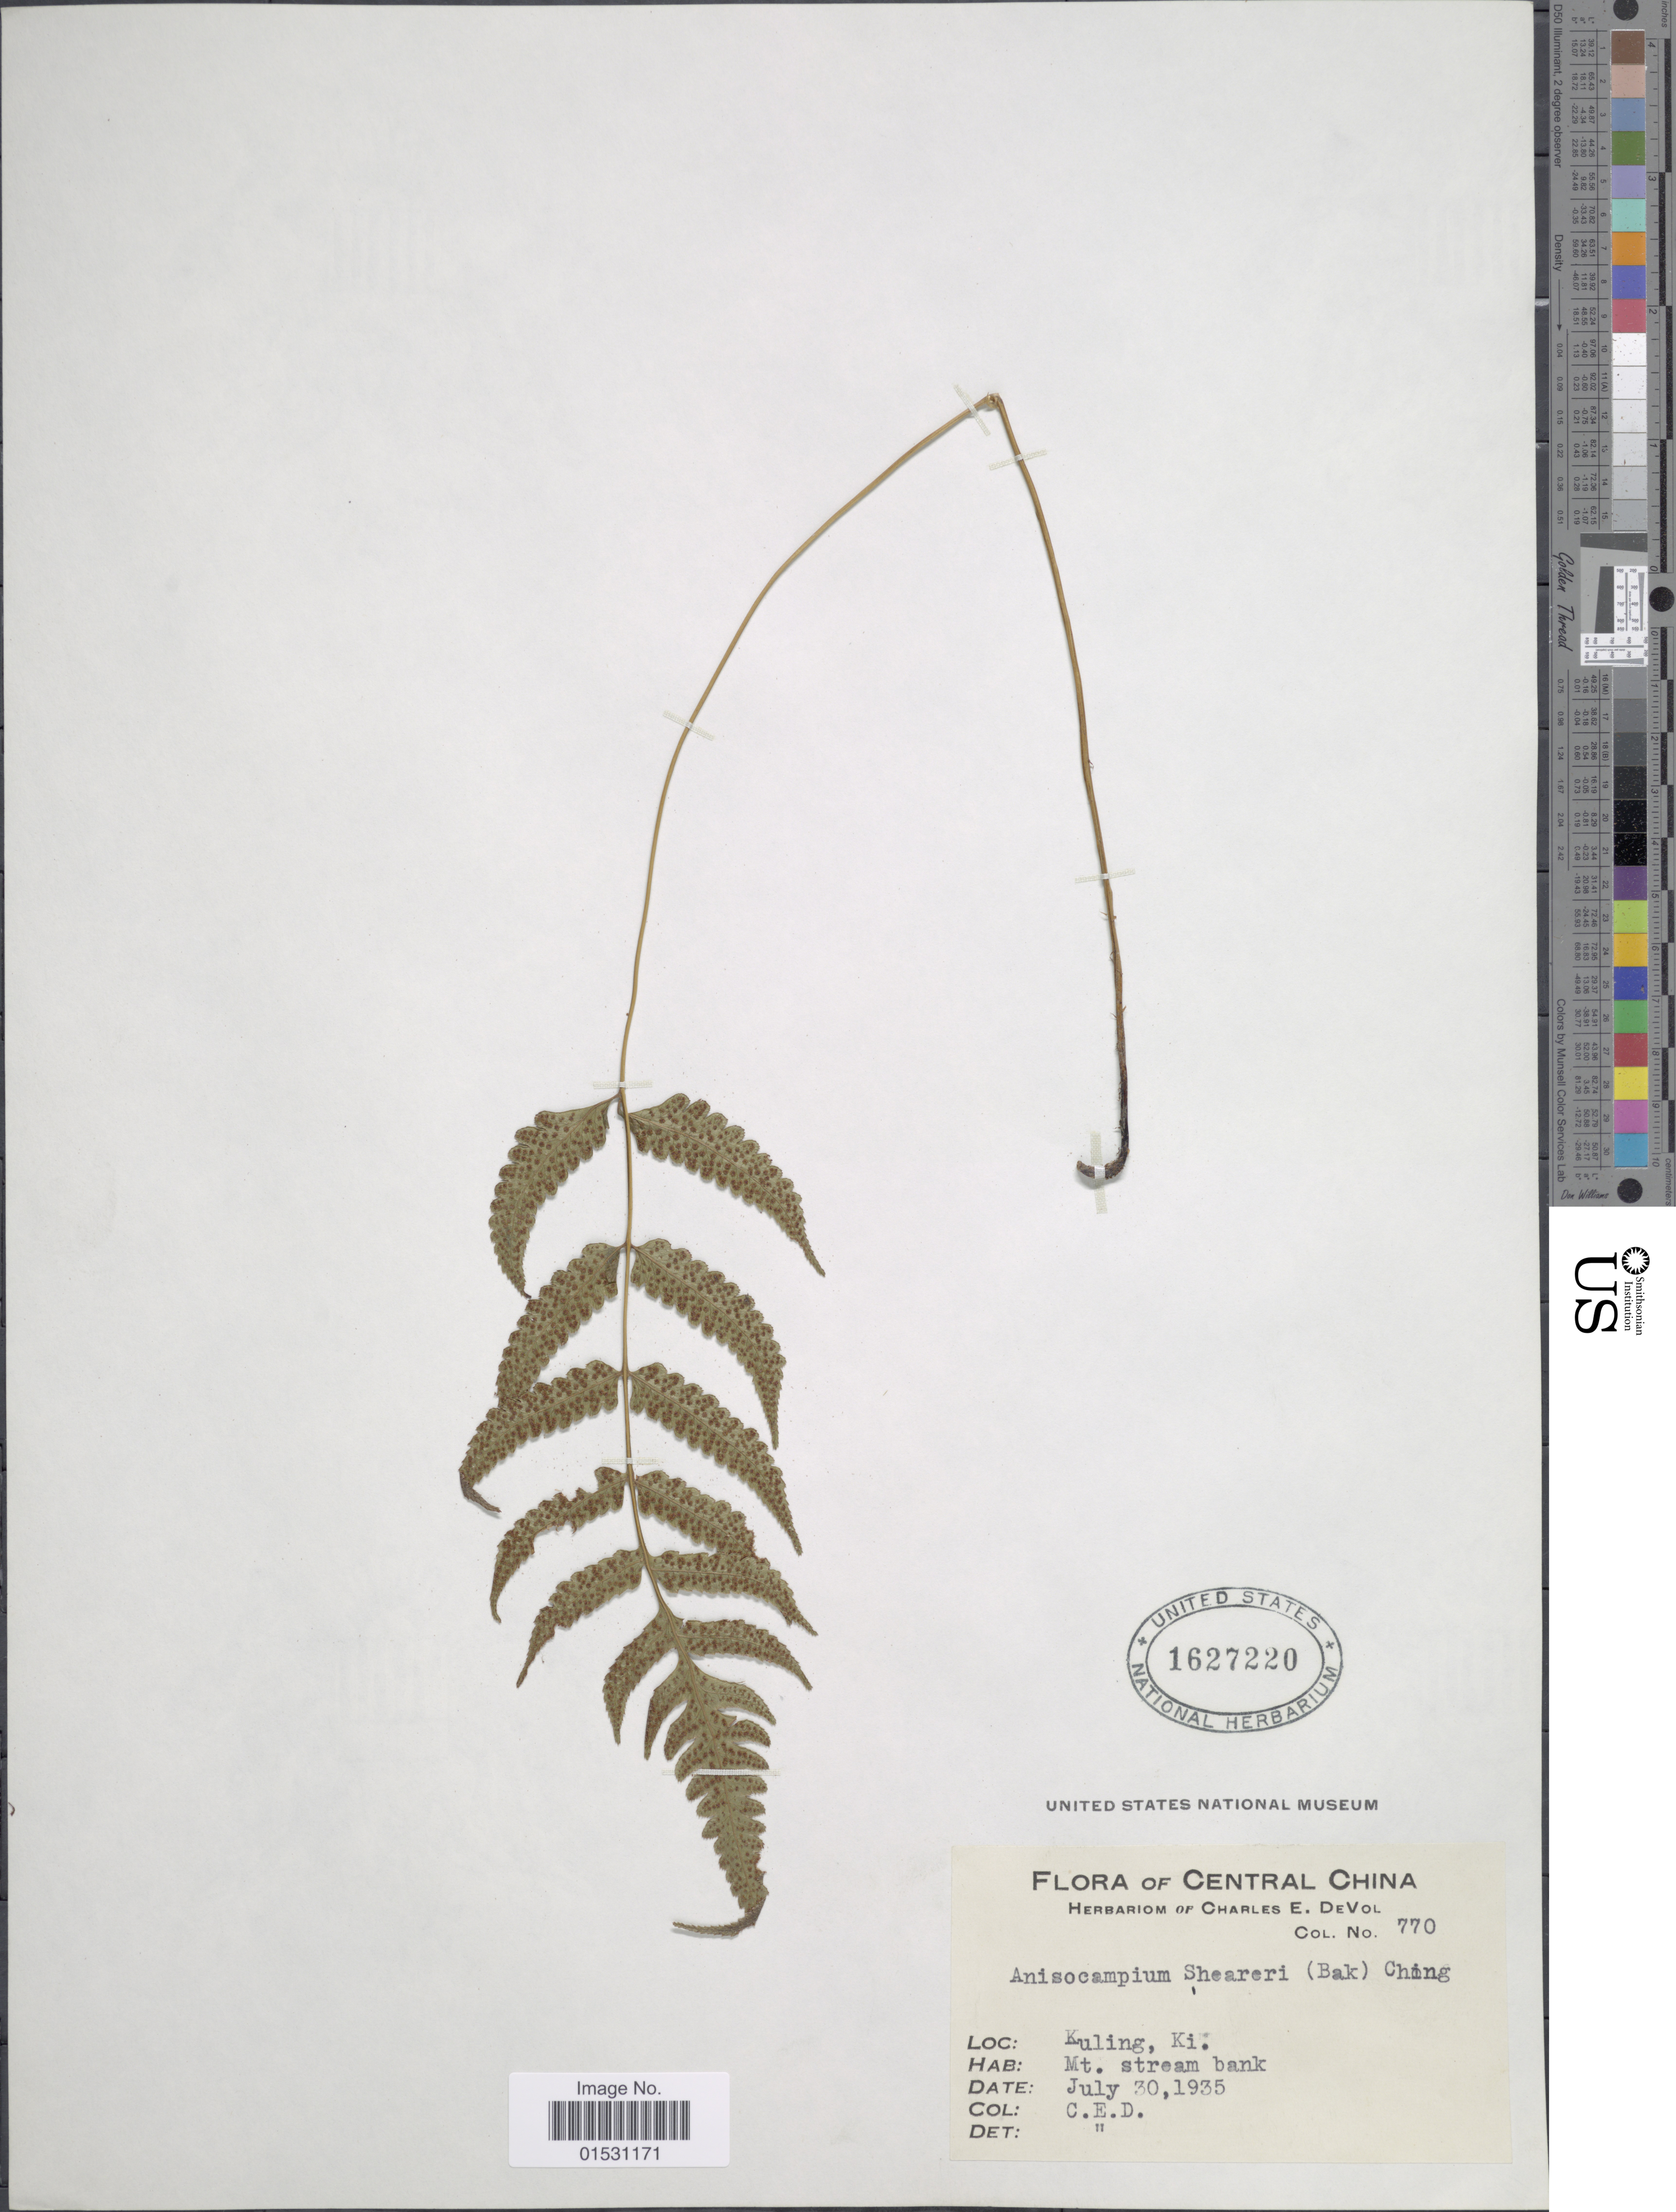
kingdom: Plantae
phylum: Tracheophyta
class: Polypodiopsida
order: Polypodiales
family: Athyriaceae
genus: Athyrium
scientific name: Athyrium sheareri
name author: (Baker)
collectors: C. E. De Vol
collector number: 770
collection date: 1935-07-30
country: China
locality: Central China. Kuling, Ki.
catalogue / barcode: US 1627220